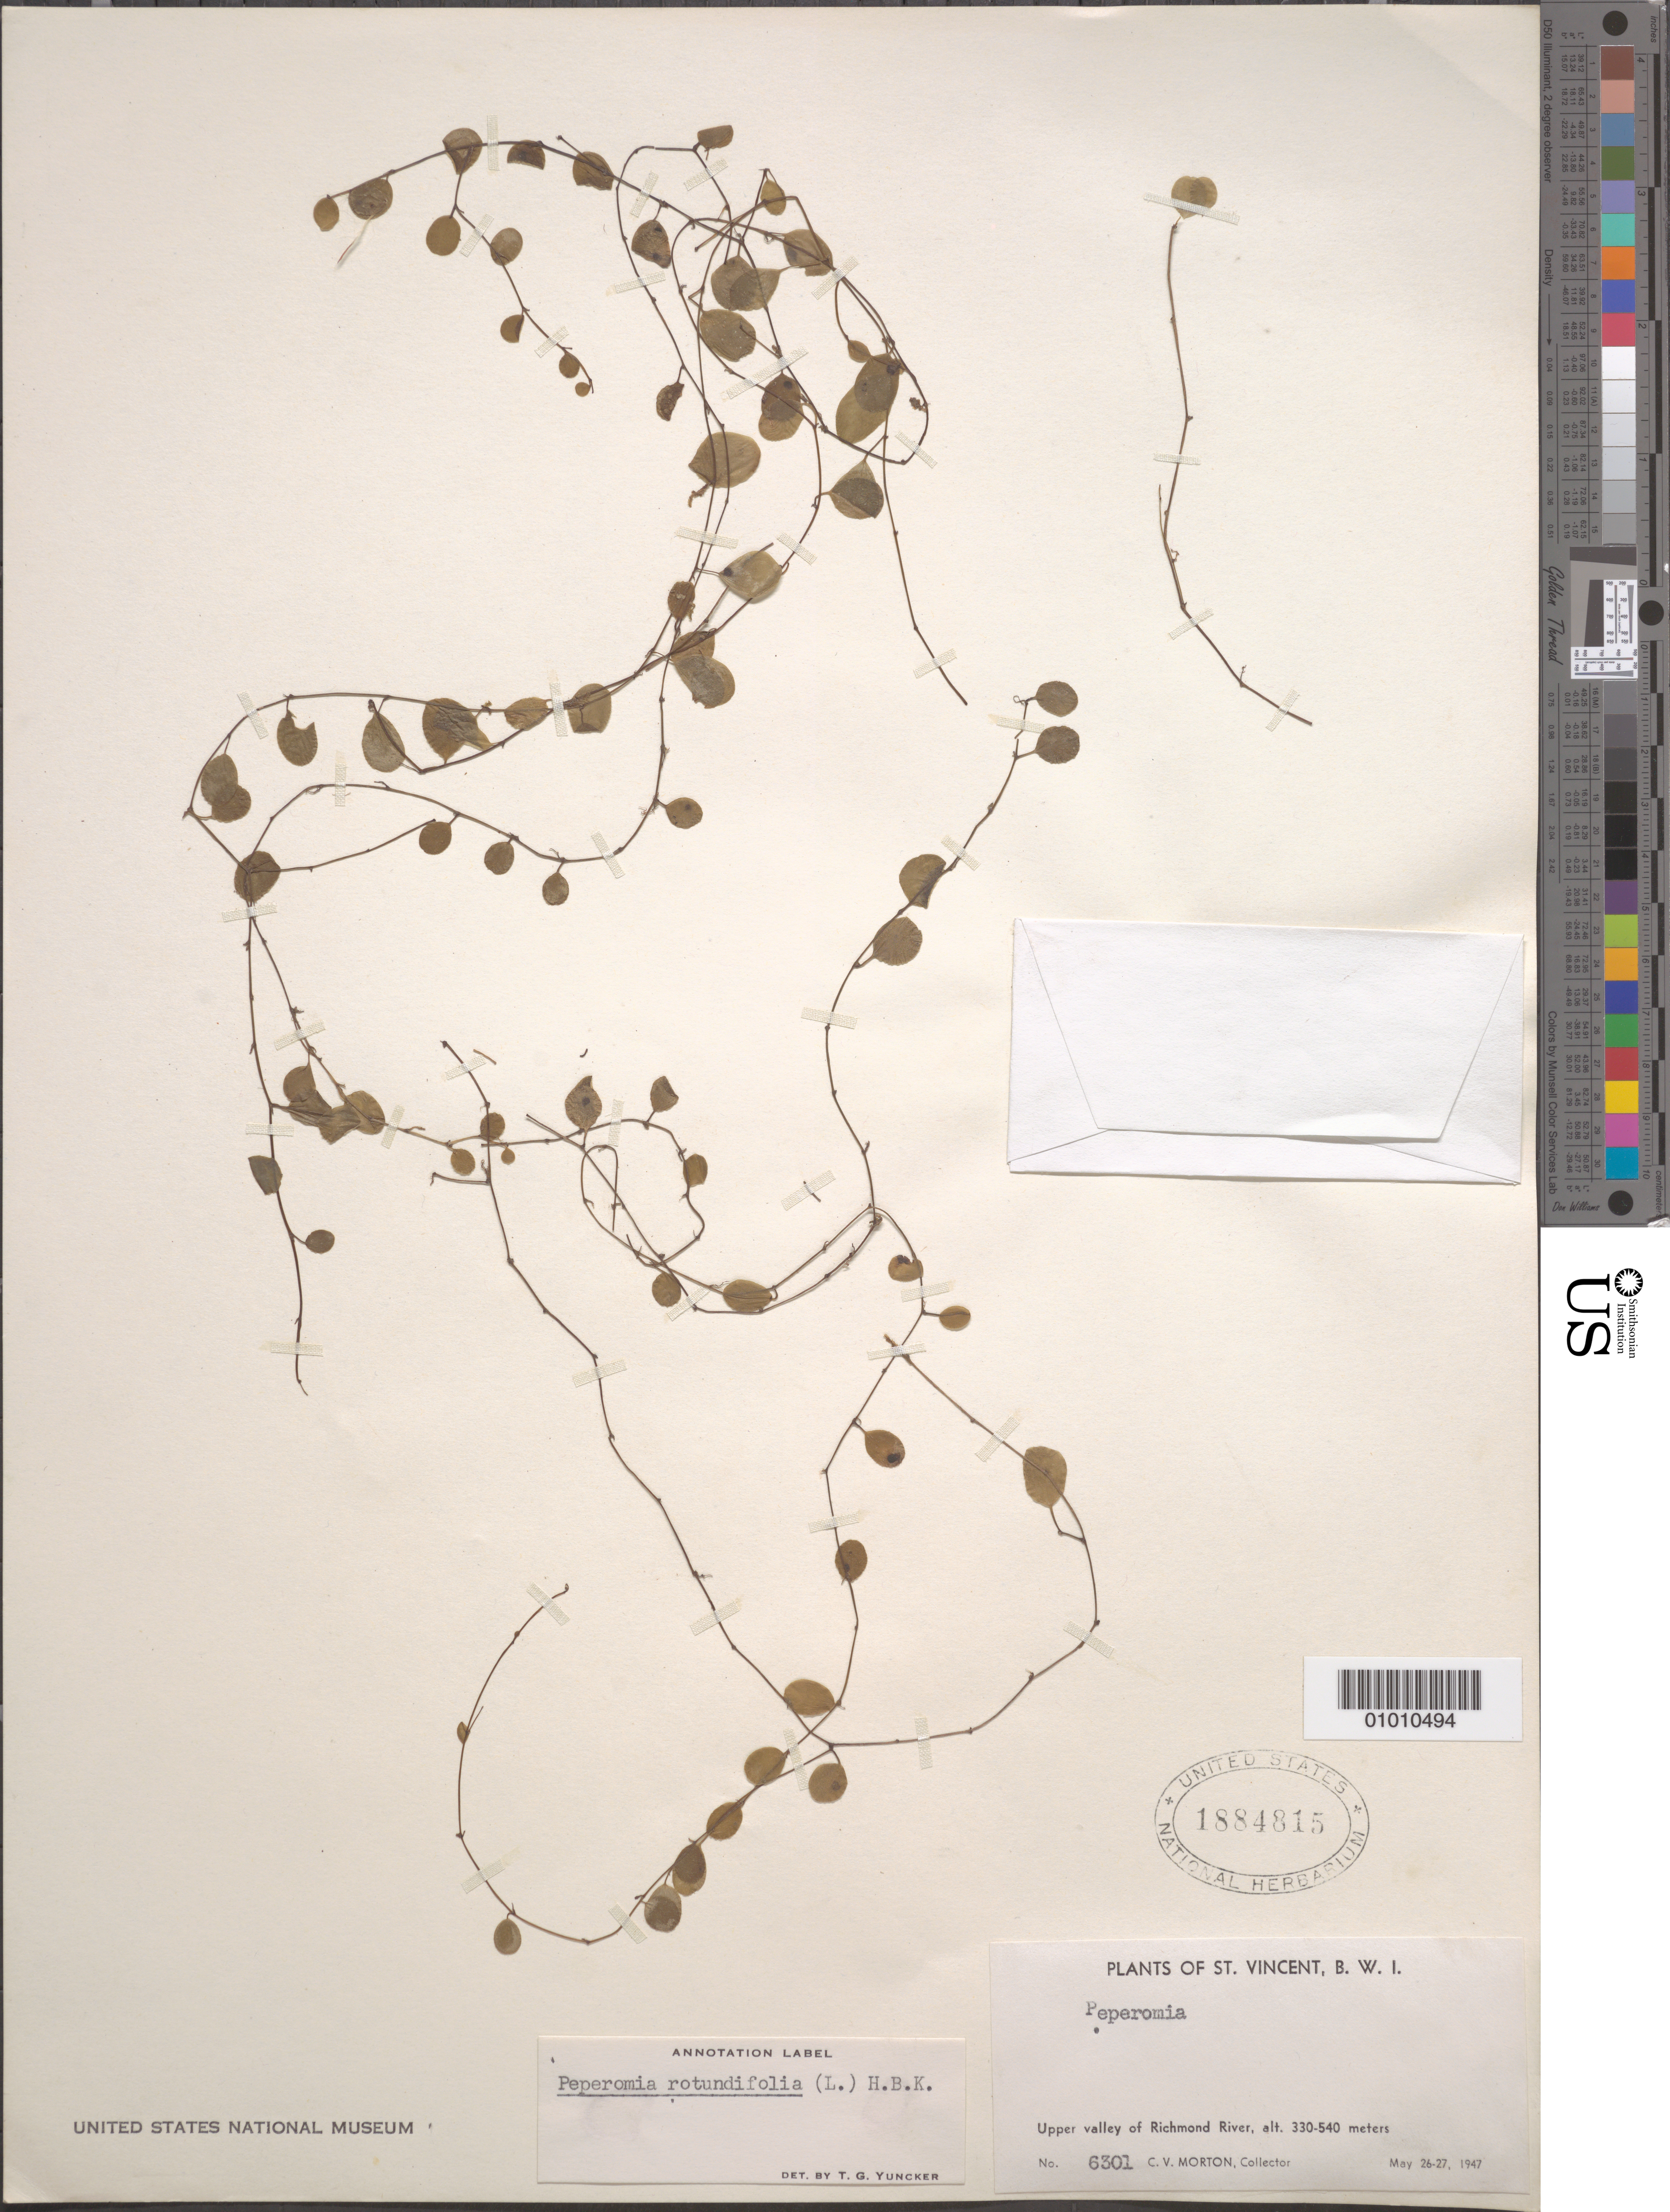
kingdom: Plantae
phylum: Tracheophyta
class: Magnoliopsida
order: Piperales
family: Piperaceae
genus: Peperomia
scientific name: Peperomia rotundifolia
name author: (L.) Kunth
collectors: C. V. Morton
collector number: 6301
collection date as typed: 26 May 1947 to 27 May 1947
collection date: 1947-05-26/1947-05-27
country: St. Vincent - Grenadines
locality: Upper Valley of Richmond River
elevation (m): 330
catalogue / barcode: US 1884815